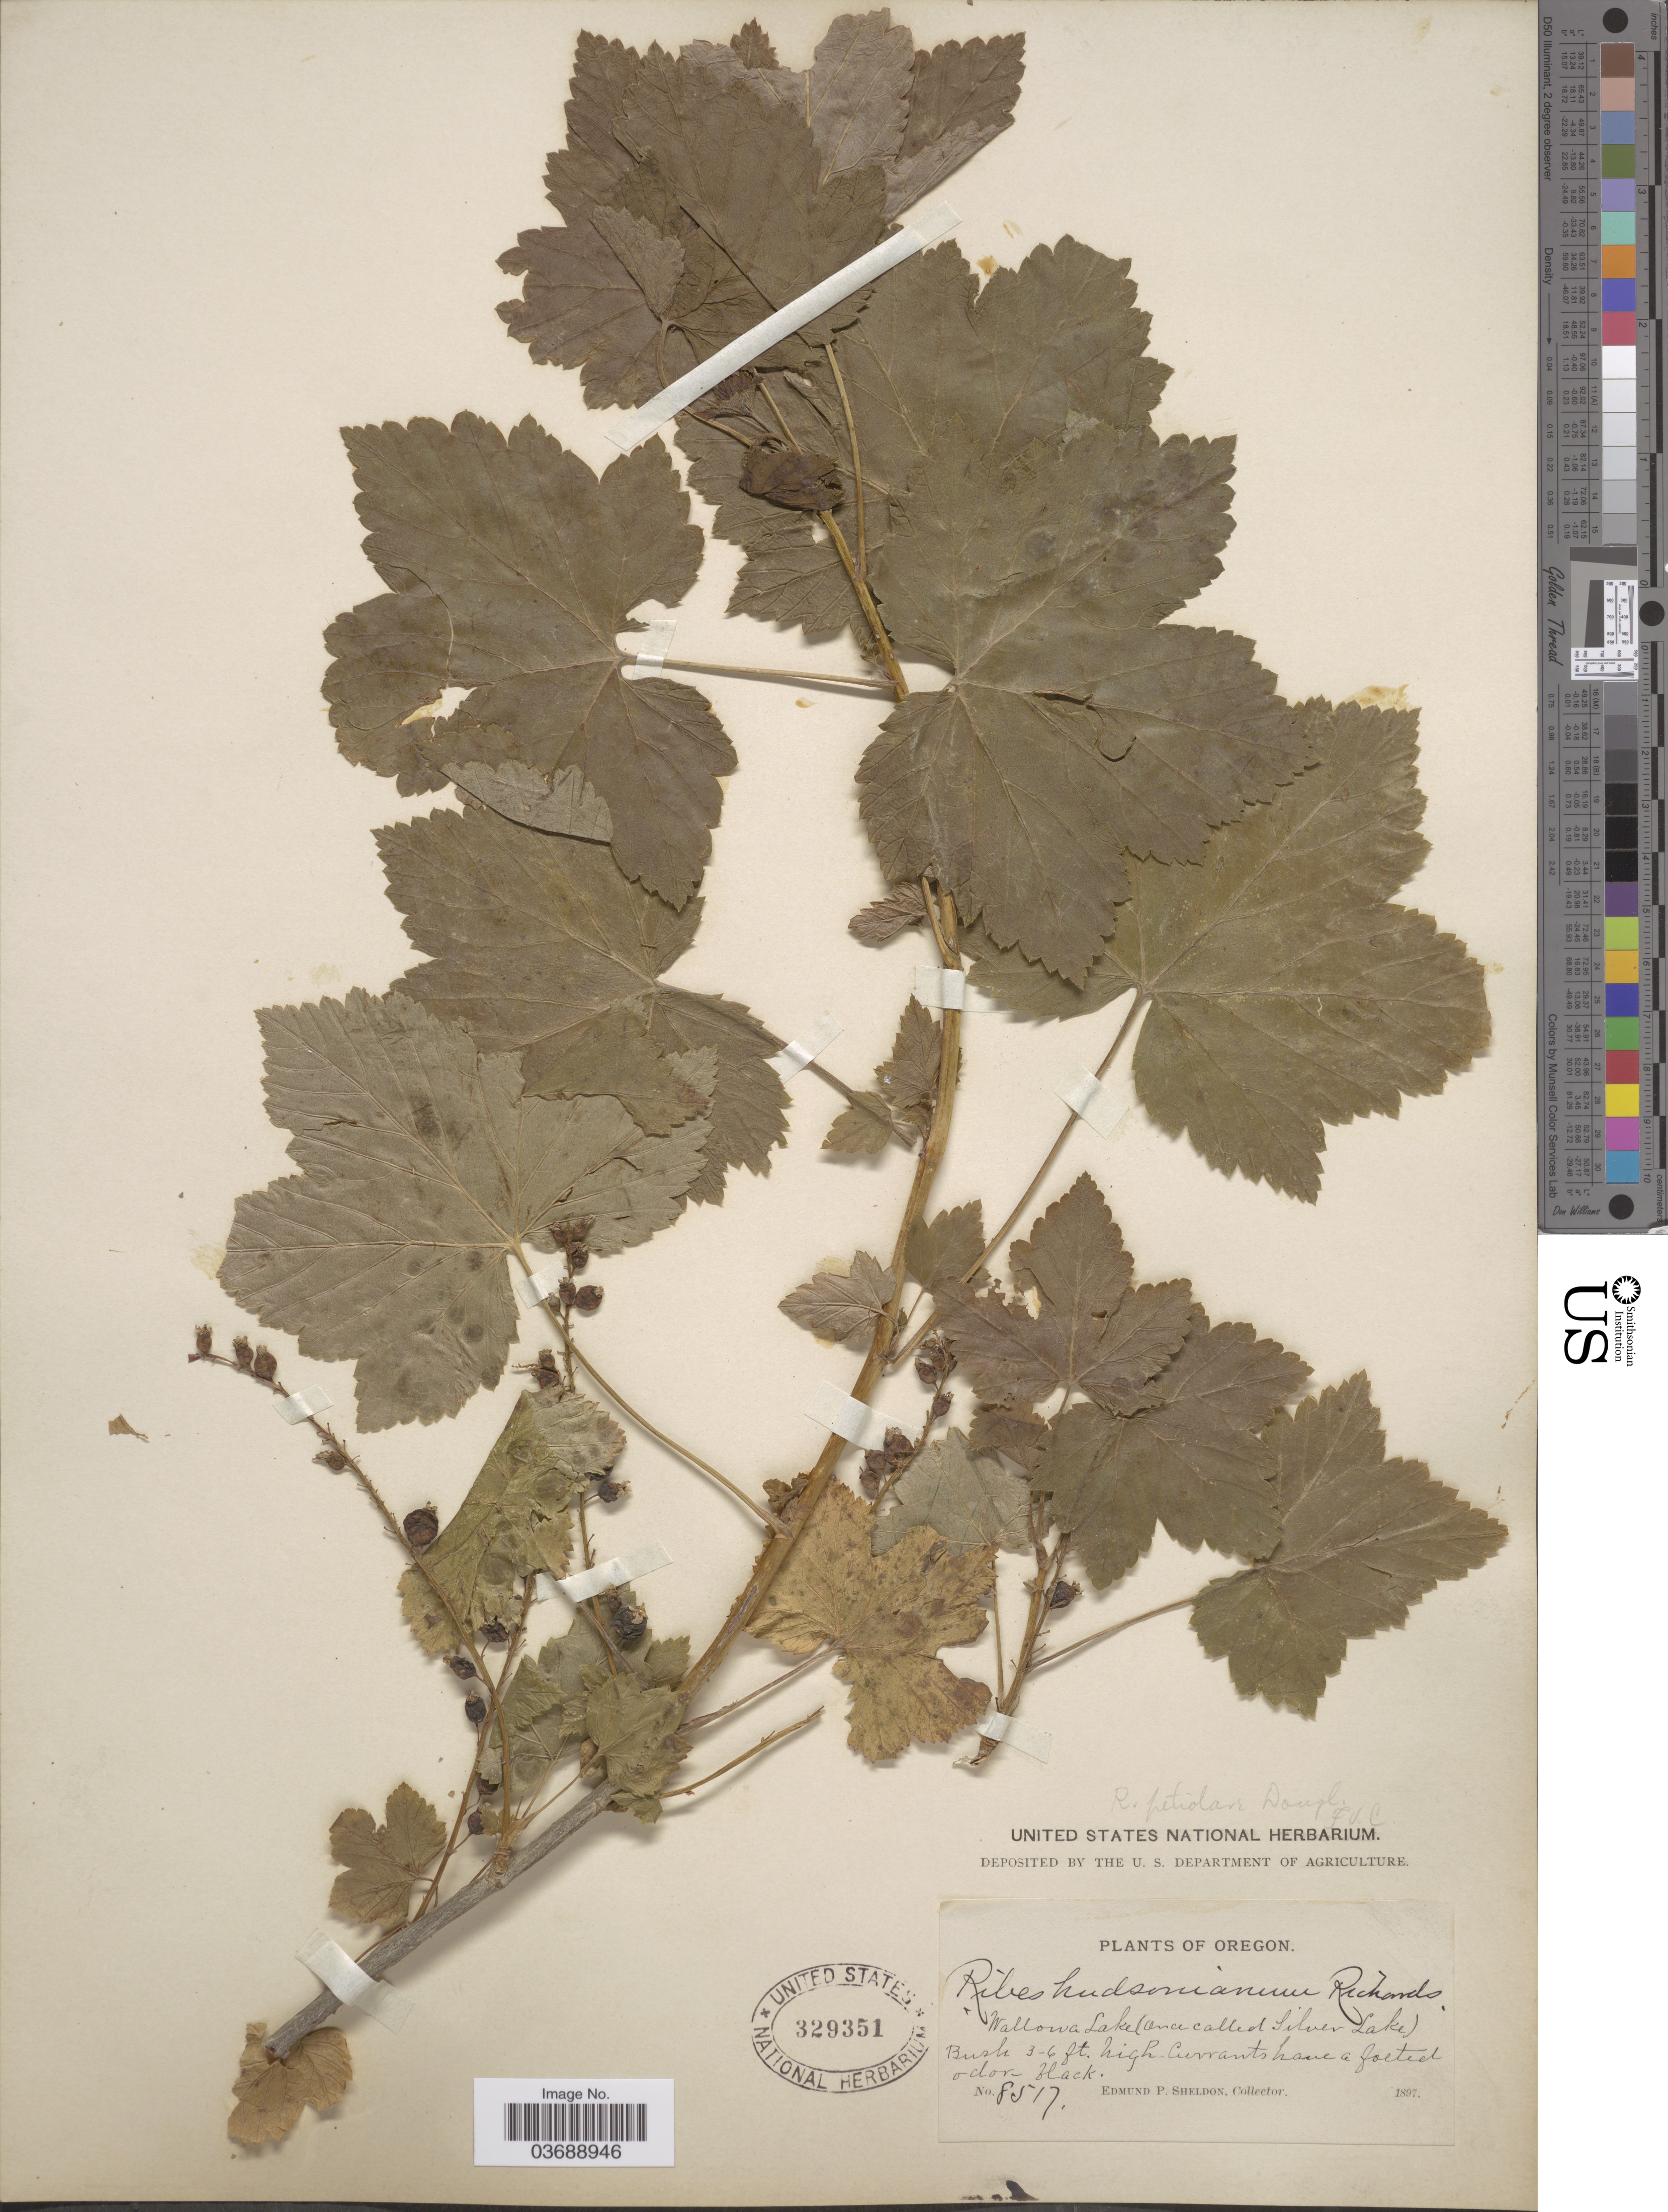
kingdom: Plantae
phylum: Tracheophyta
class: Magnoliopsida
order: Saxifragales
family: Grossulariaceae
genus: Ribes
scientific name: Ribes petiolare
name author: Douglas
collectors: E. P. Sheldon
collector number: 8517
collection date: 1897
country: United States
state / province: Oregon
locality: Wallowa Lake (once called Silver Lake).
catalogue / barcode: US 329351